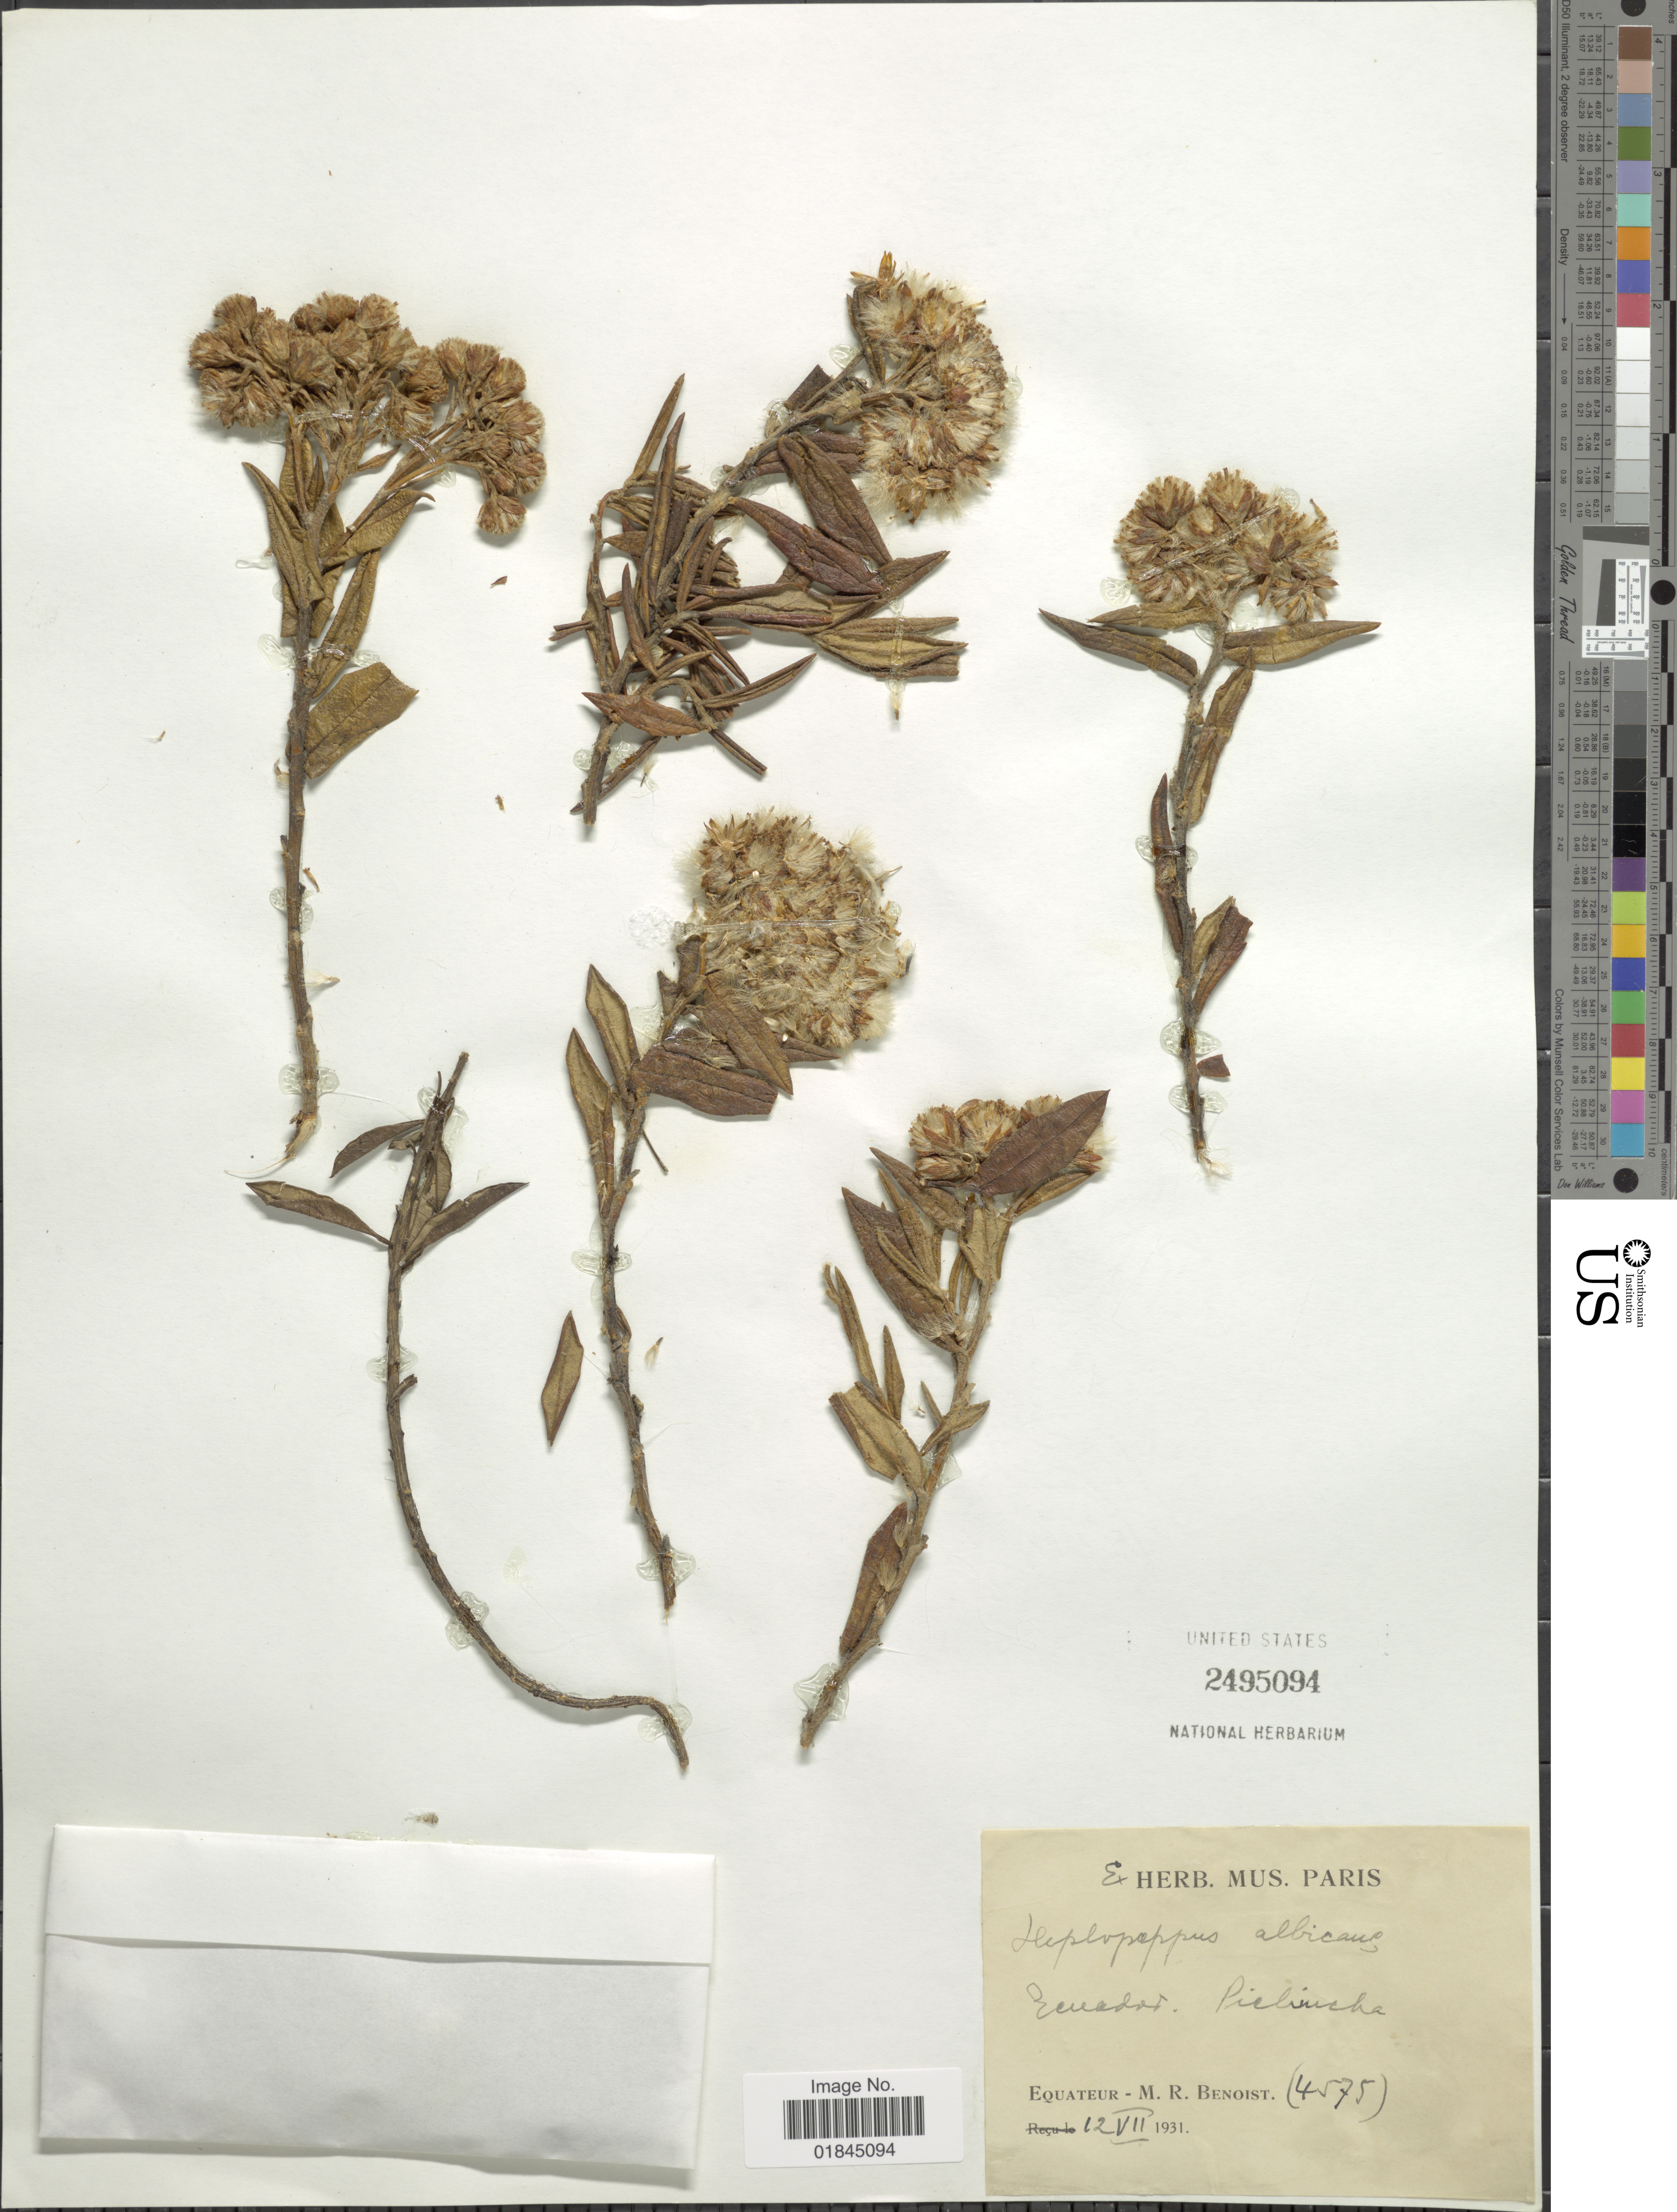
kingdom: Plantae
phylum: Tracheophyta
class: Magnoliopsida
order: Asterales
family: Asteraceae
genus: Pentacalia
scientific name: Pentacalia andicola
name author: (Turcz.) Cuatrec.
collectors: R. Benoist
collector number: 4575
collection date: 1931-07-12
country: Ecuador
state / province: Pichincha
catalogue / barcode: US 2495094